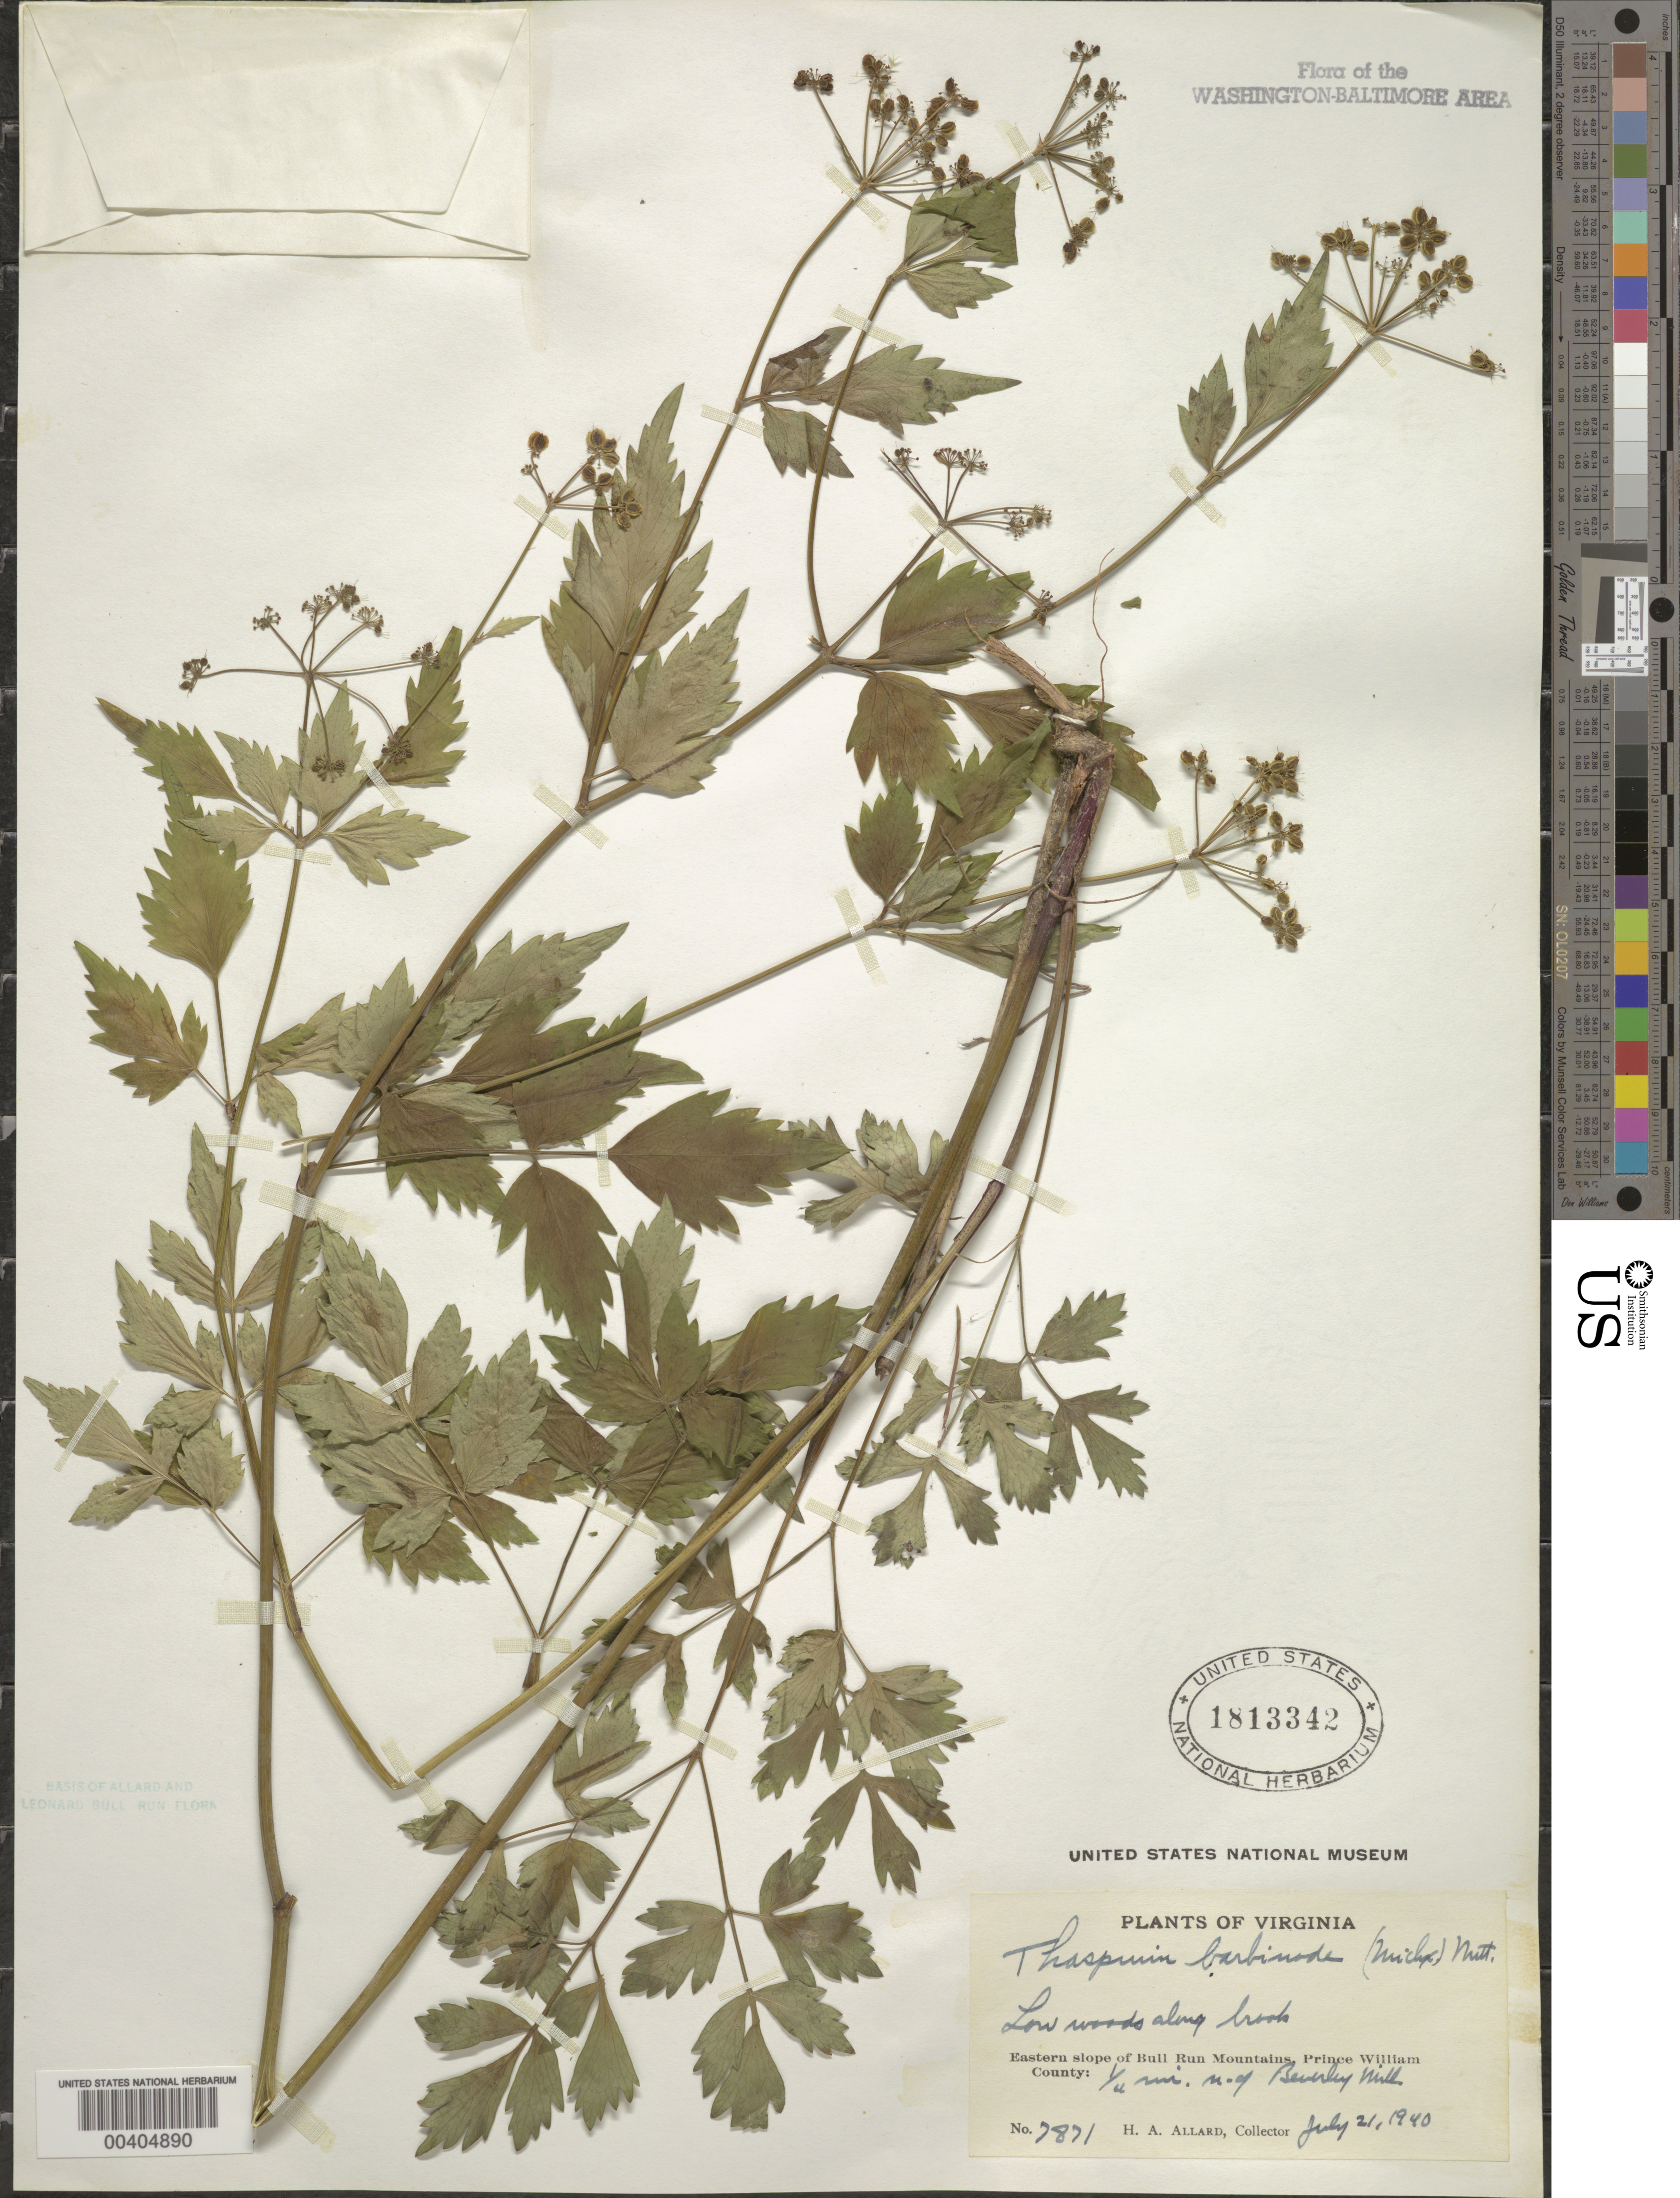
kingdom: Plantae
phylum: Tracheophyta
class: Magnoliopsida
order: Apiales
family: Apiaceae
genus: Thaspium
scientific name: Thaspium barbinode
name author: (Michx.) Nutt.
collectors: H. A. Allard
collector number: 7871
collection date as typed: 21 Jul 1940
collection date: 1940-07-21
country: United States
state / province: Virginia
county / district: Prince William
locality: North of Beverley Mill, eastern slope of Bull Run Mts.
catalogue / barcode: US 1813342